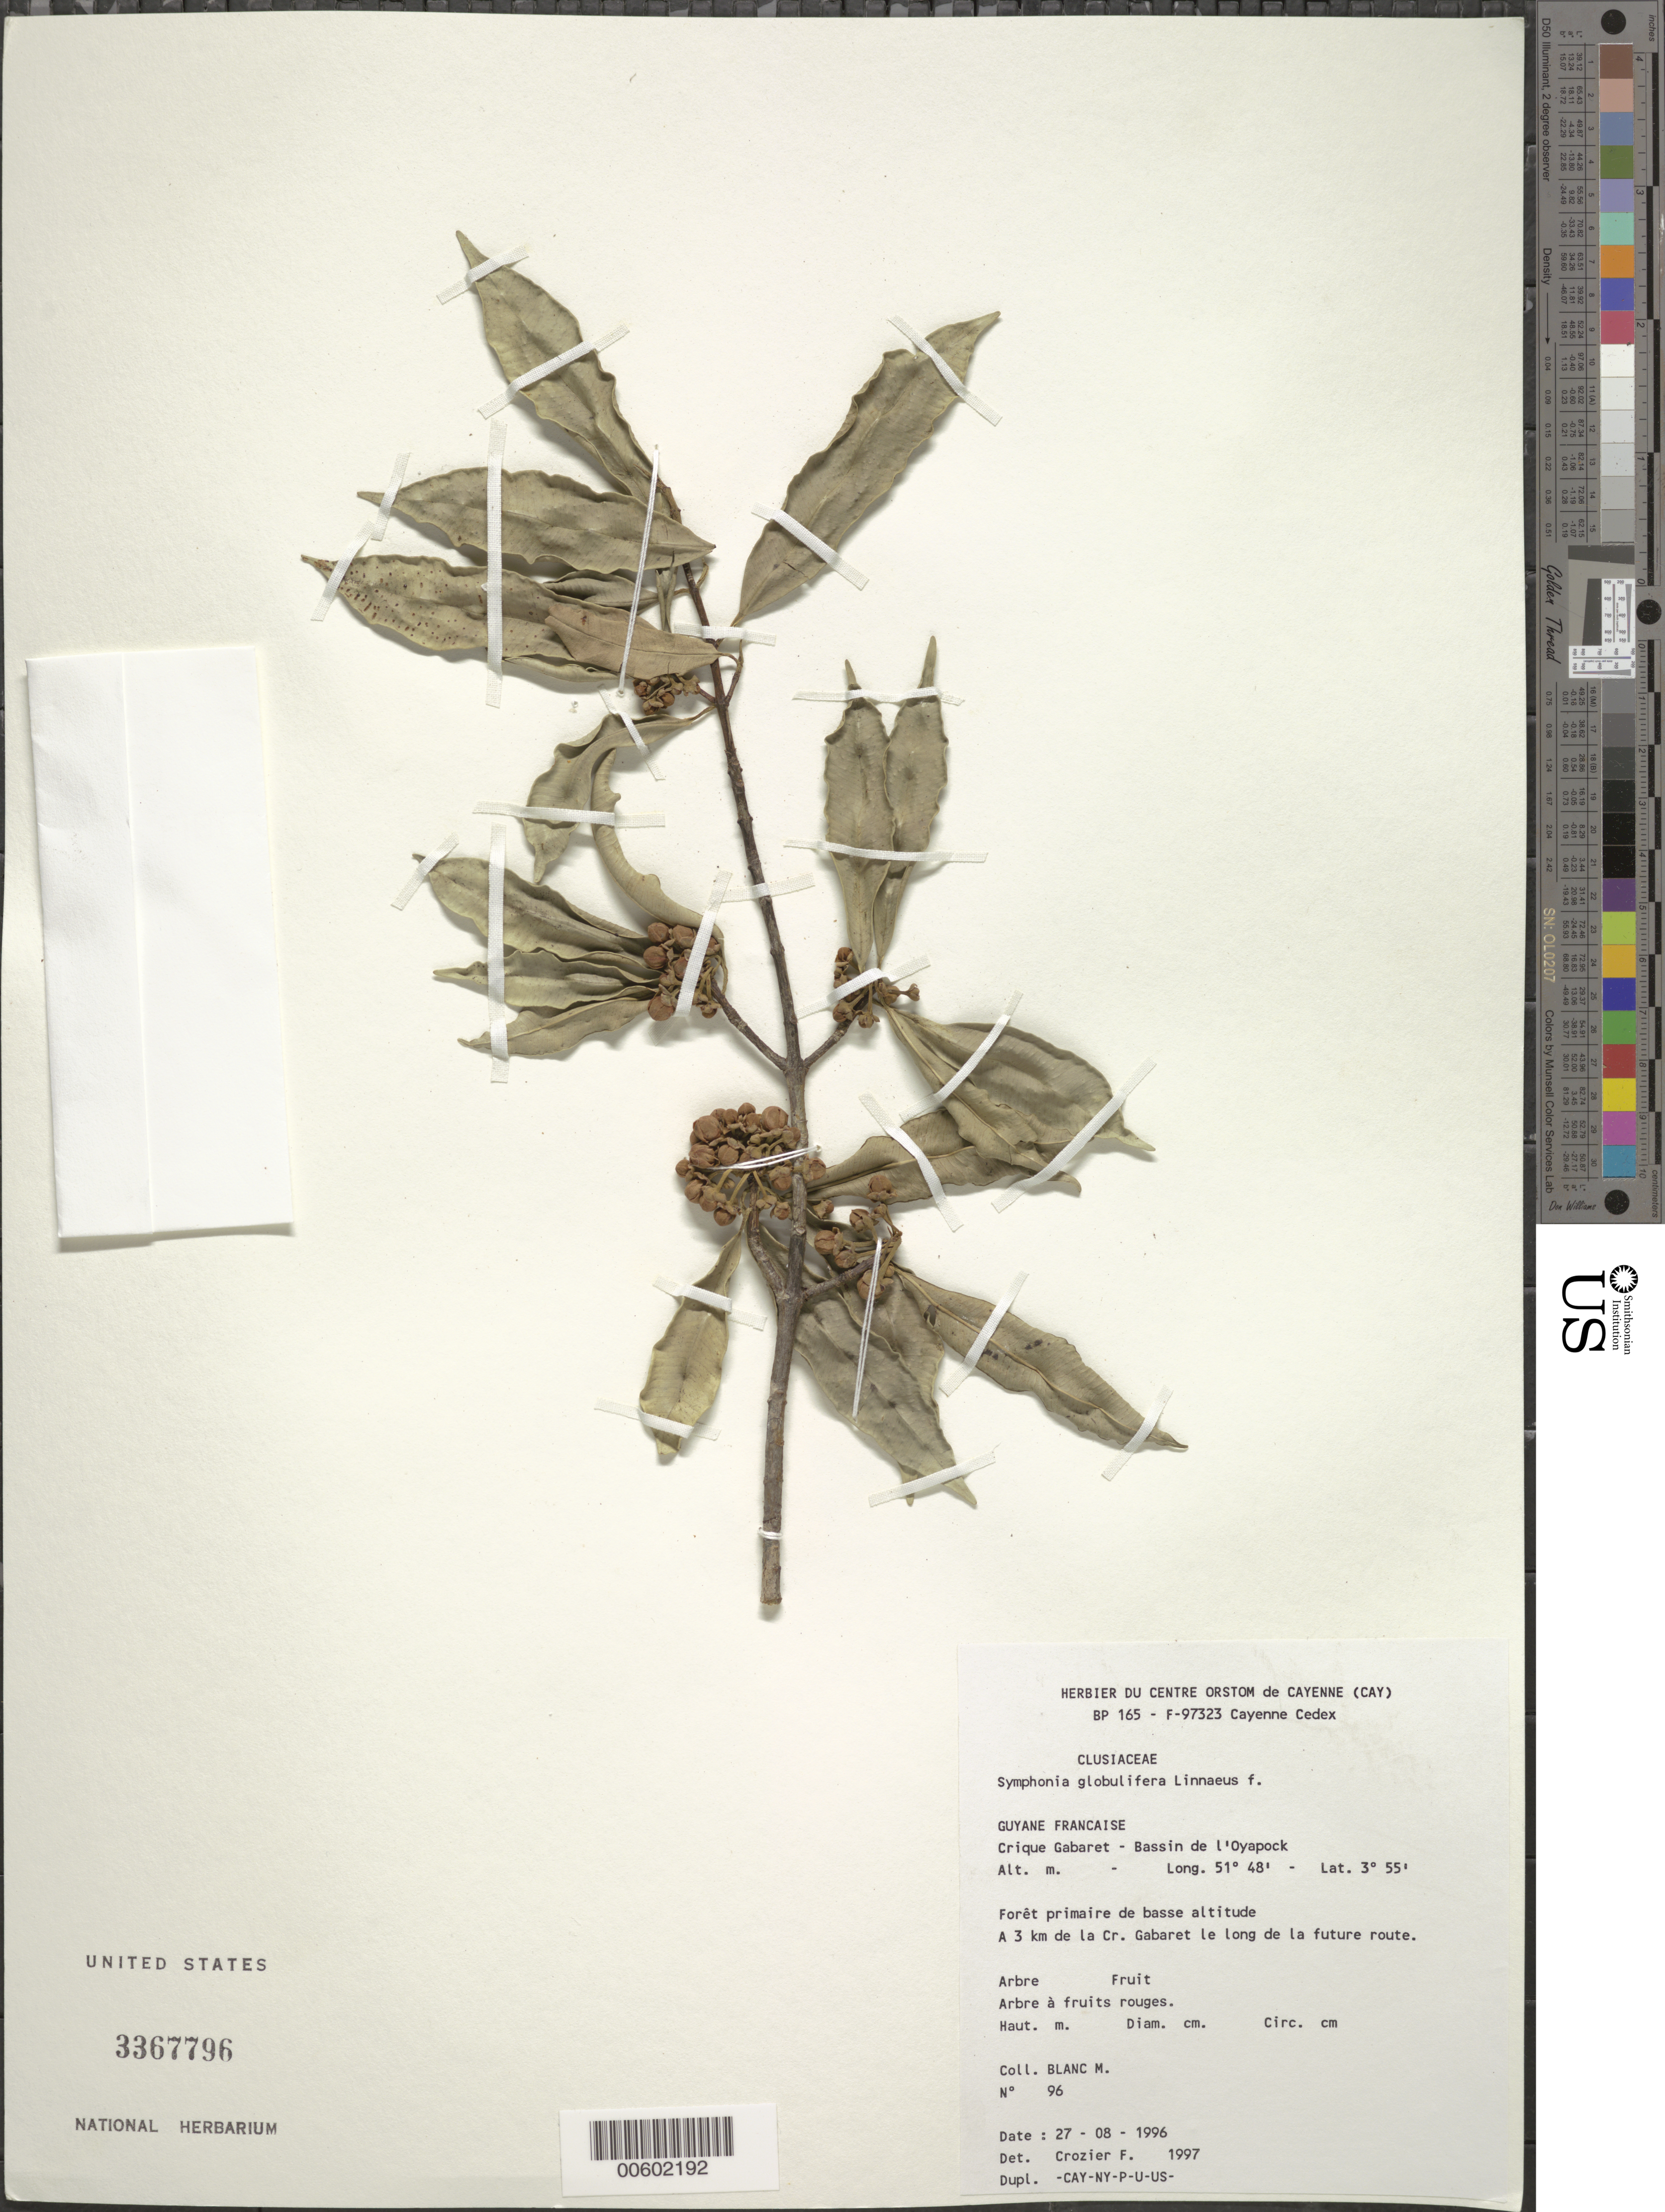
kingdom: Plantae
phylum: Tracheophyta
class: Magnoliopsida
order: Malpighiales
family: Clusiaceae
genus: Symphonia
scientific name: Symphonia globulifera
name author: L. f.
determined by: Crozier, F.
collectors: M. Blanc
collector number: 96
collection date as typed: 27-Aug-96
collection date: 1996-08-27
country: French Guiana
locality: Crique Gabaret, Bassin de l'Oyapock, 3 km de la Crique Gabaret le long de la future route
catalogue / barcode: US 3367796